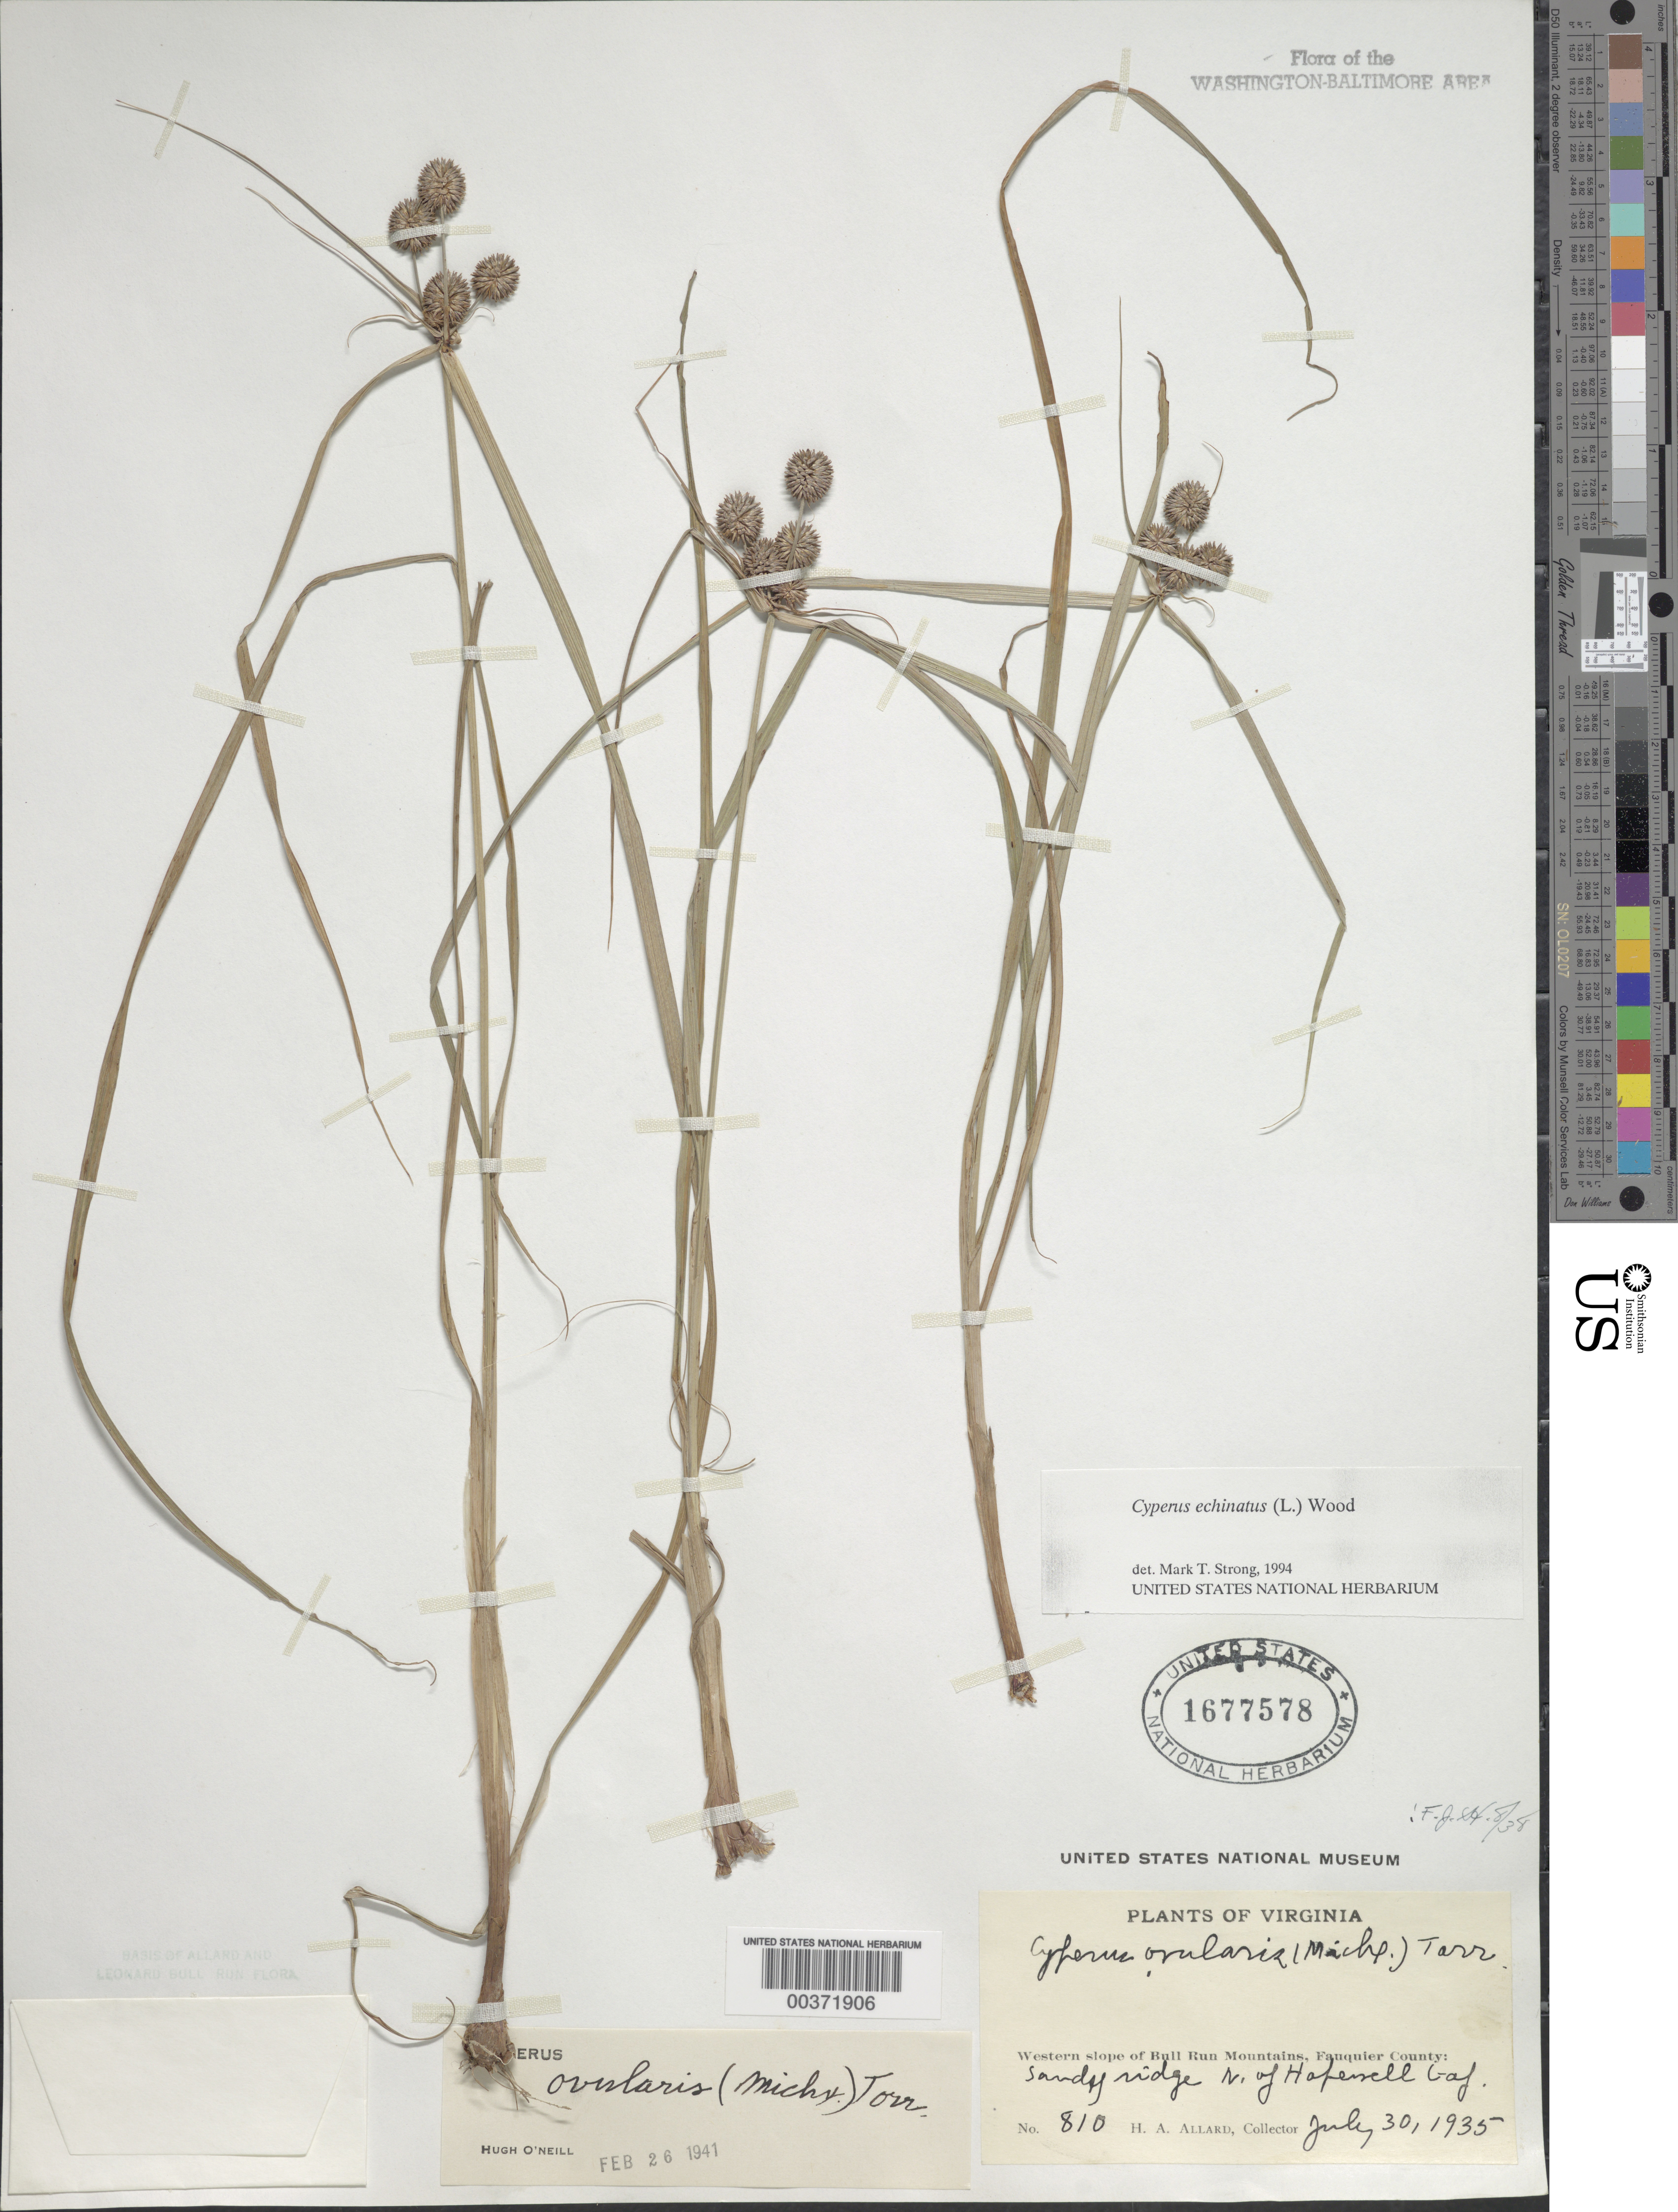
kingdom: Plantae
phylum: Tracheophyta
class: Liliopsida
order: Poales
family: Cyperaceae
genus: Cyperus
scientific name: Cyperus echinatus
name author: (L.) Alph. Wood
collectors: H. A. Allard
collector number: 810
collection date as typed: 30 Jul 1935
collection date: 1935-07-30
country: United States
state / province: Virginia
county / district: Fauquier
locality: North of Hopewell Gap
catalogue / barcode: US 1677578